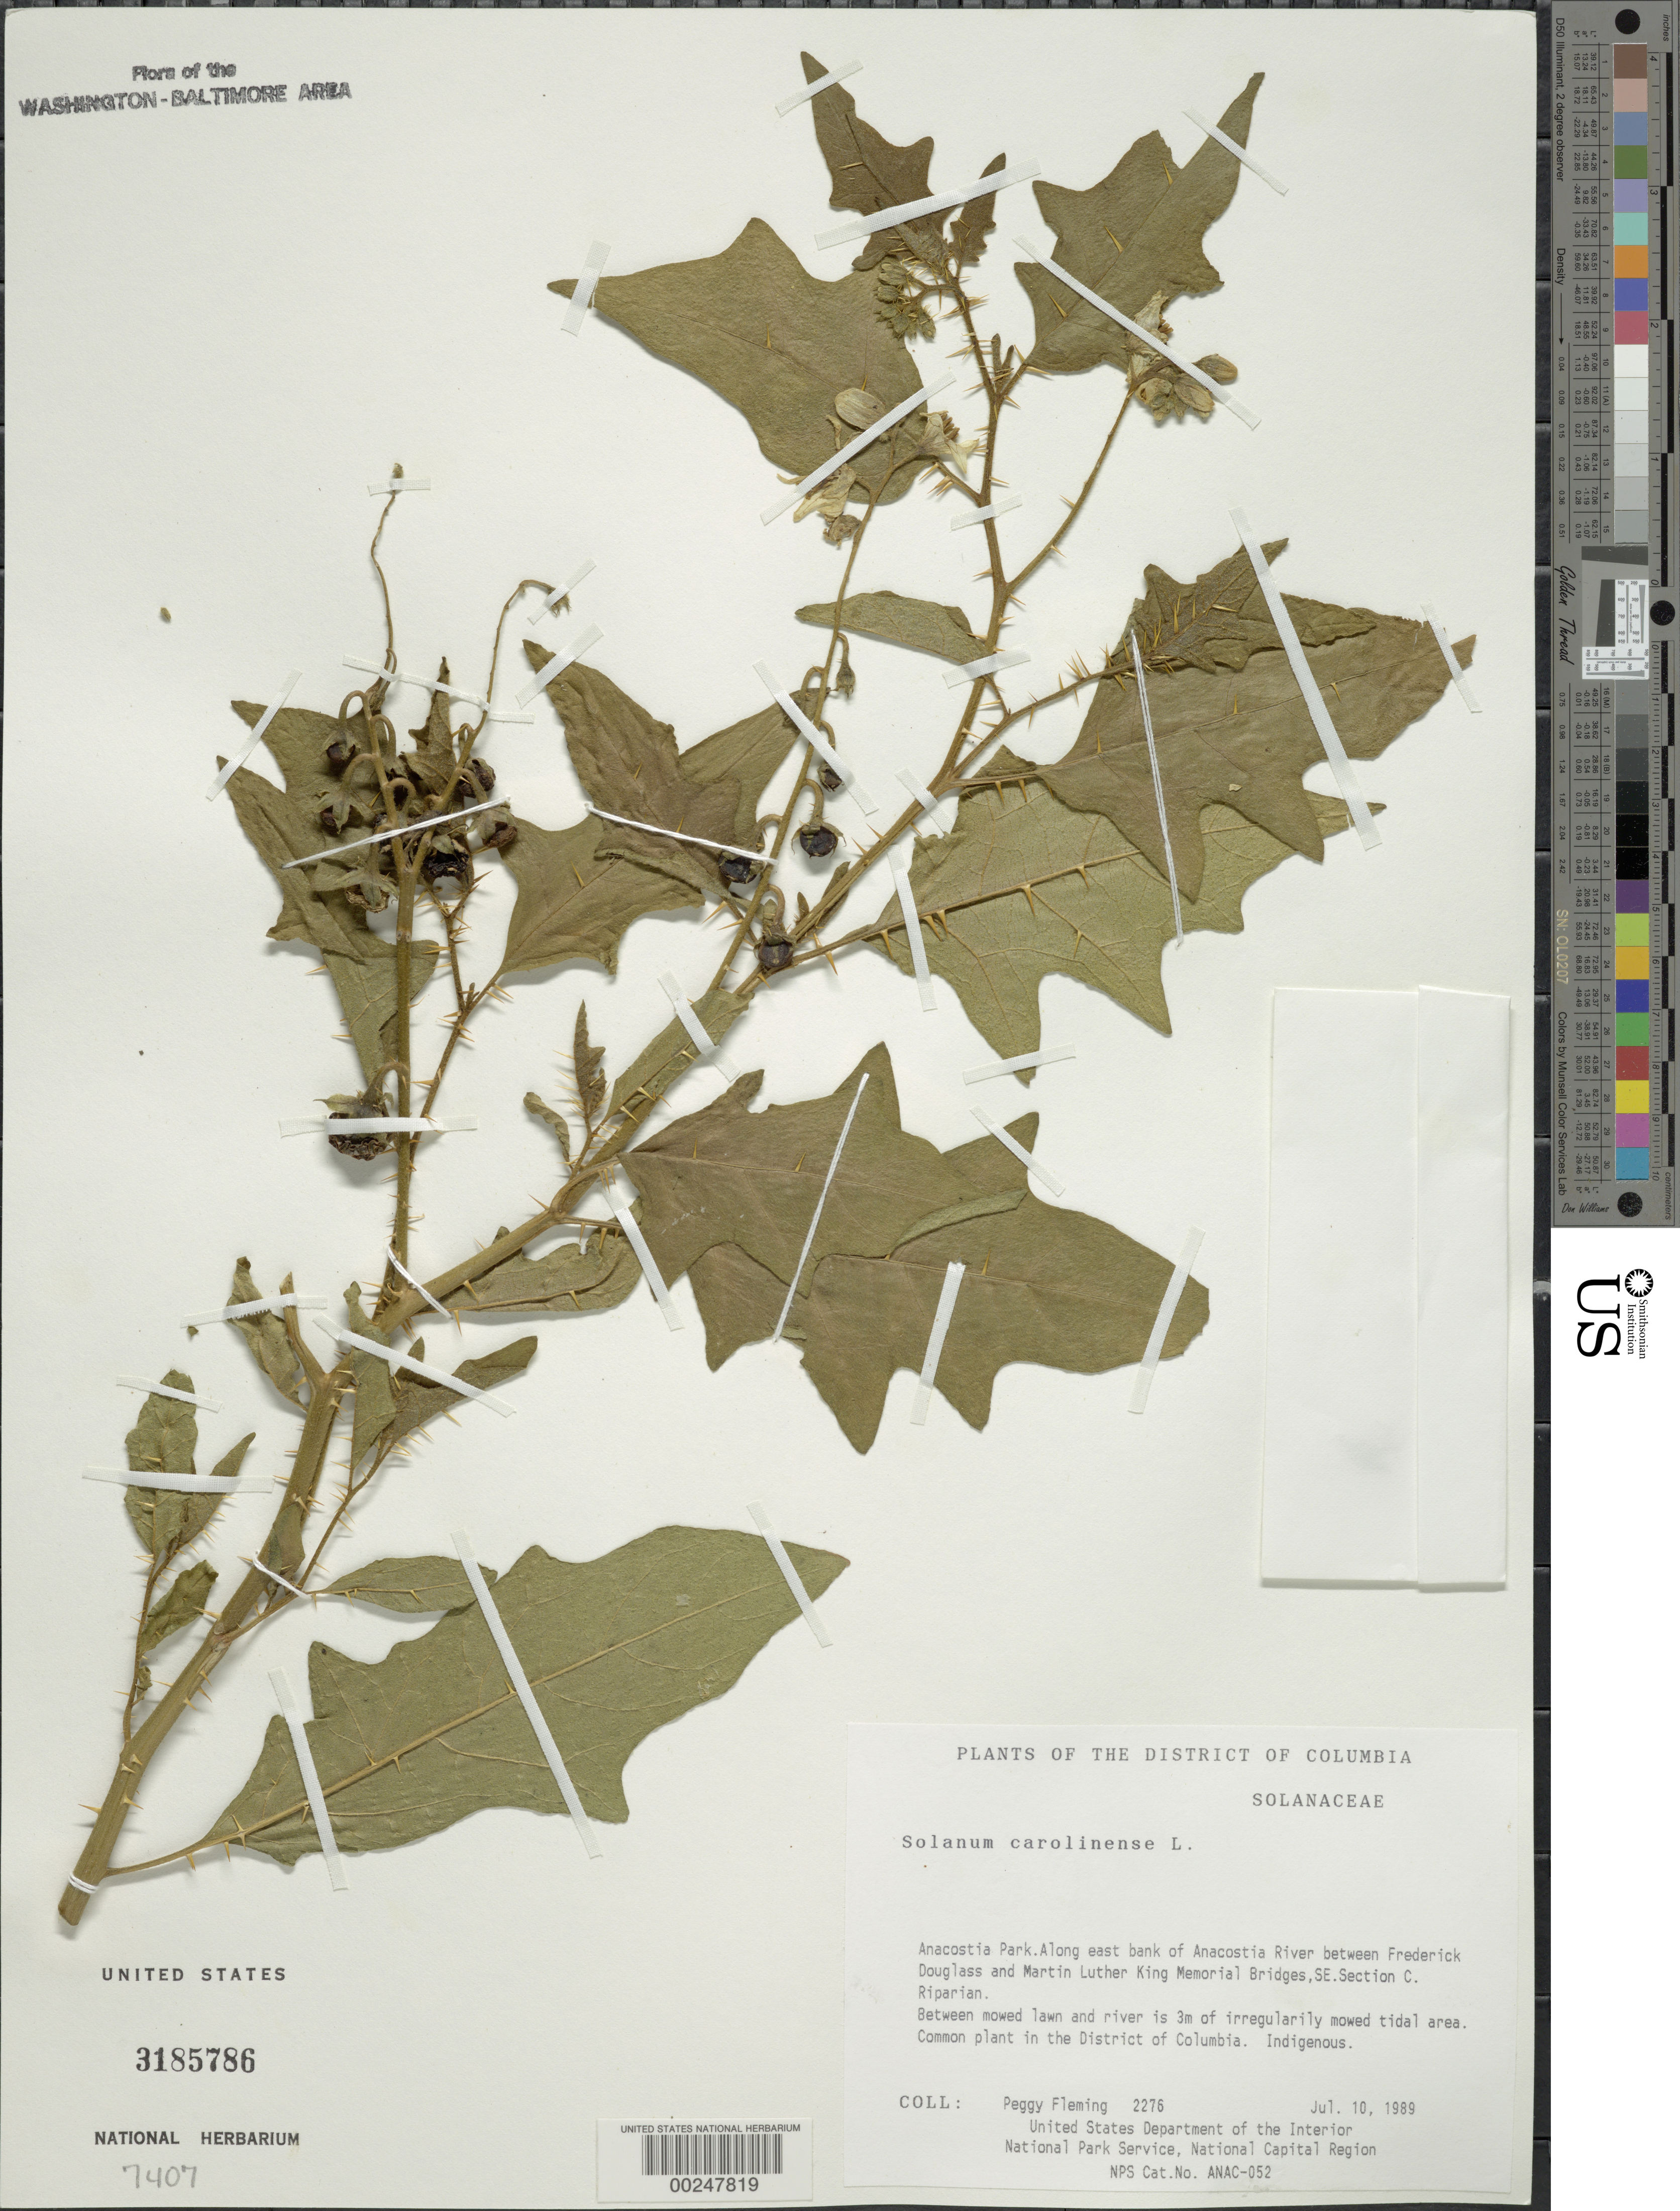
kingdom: Plantae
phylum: Tracheophyta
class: Magnoliopsida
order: Solanales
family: Solanaceae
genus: Solanum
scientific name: Solanum carolinense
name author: L.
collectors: P. Fleming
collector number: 2276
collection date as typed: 10 Jul 1989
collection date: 1989-07-10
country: United States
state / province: District of Columbia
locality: Anacostia Park, along E bank of Anacostia River between Frederick Douglass and Martin Luther King Memorial Bridges, Se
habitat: Riparian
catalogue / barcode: US 3185786